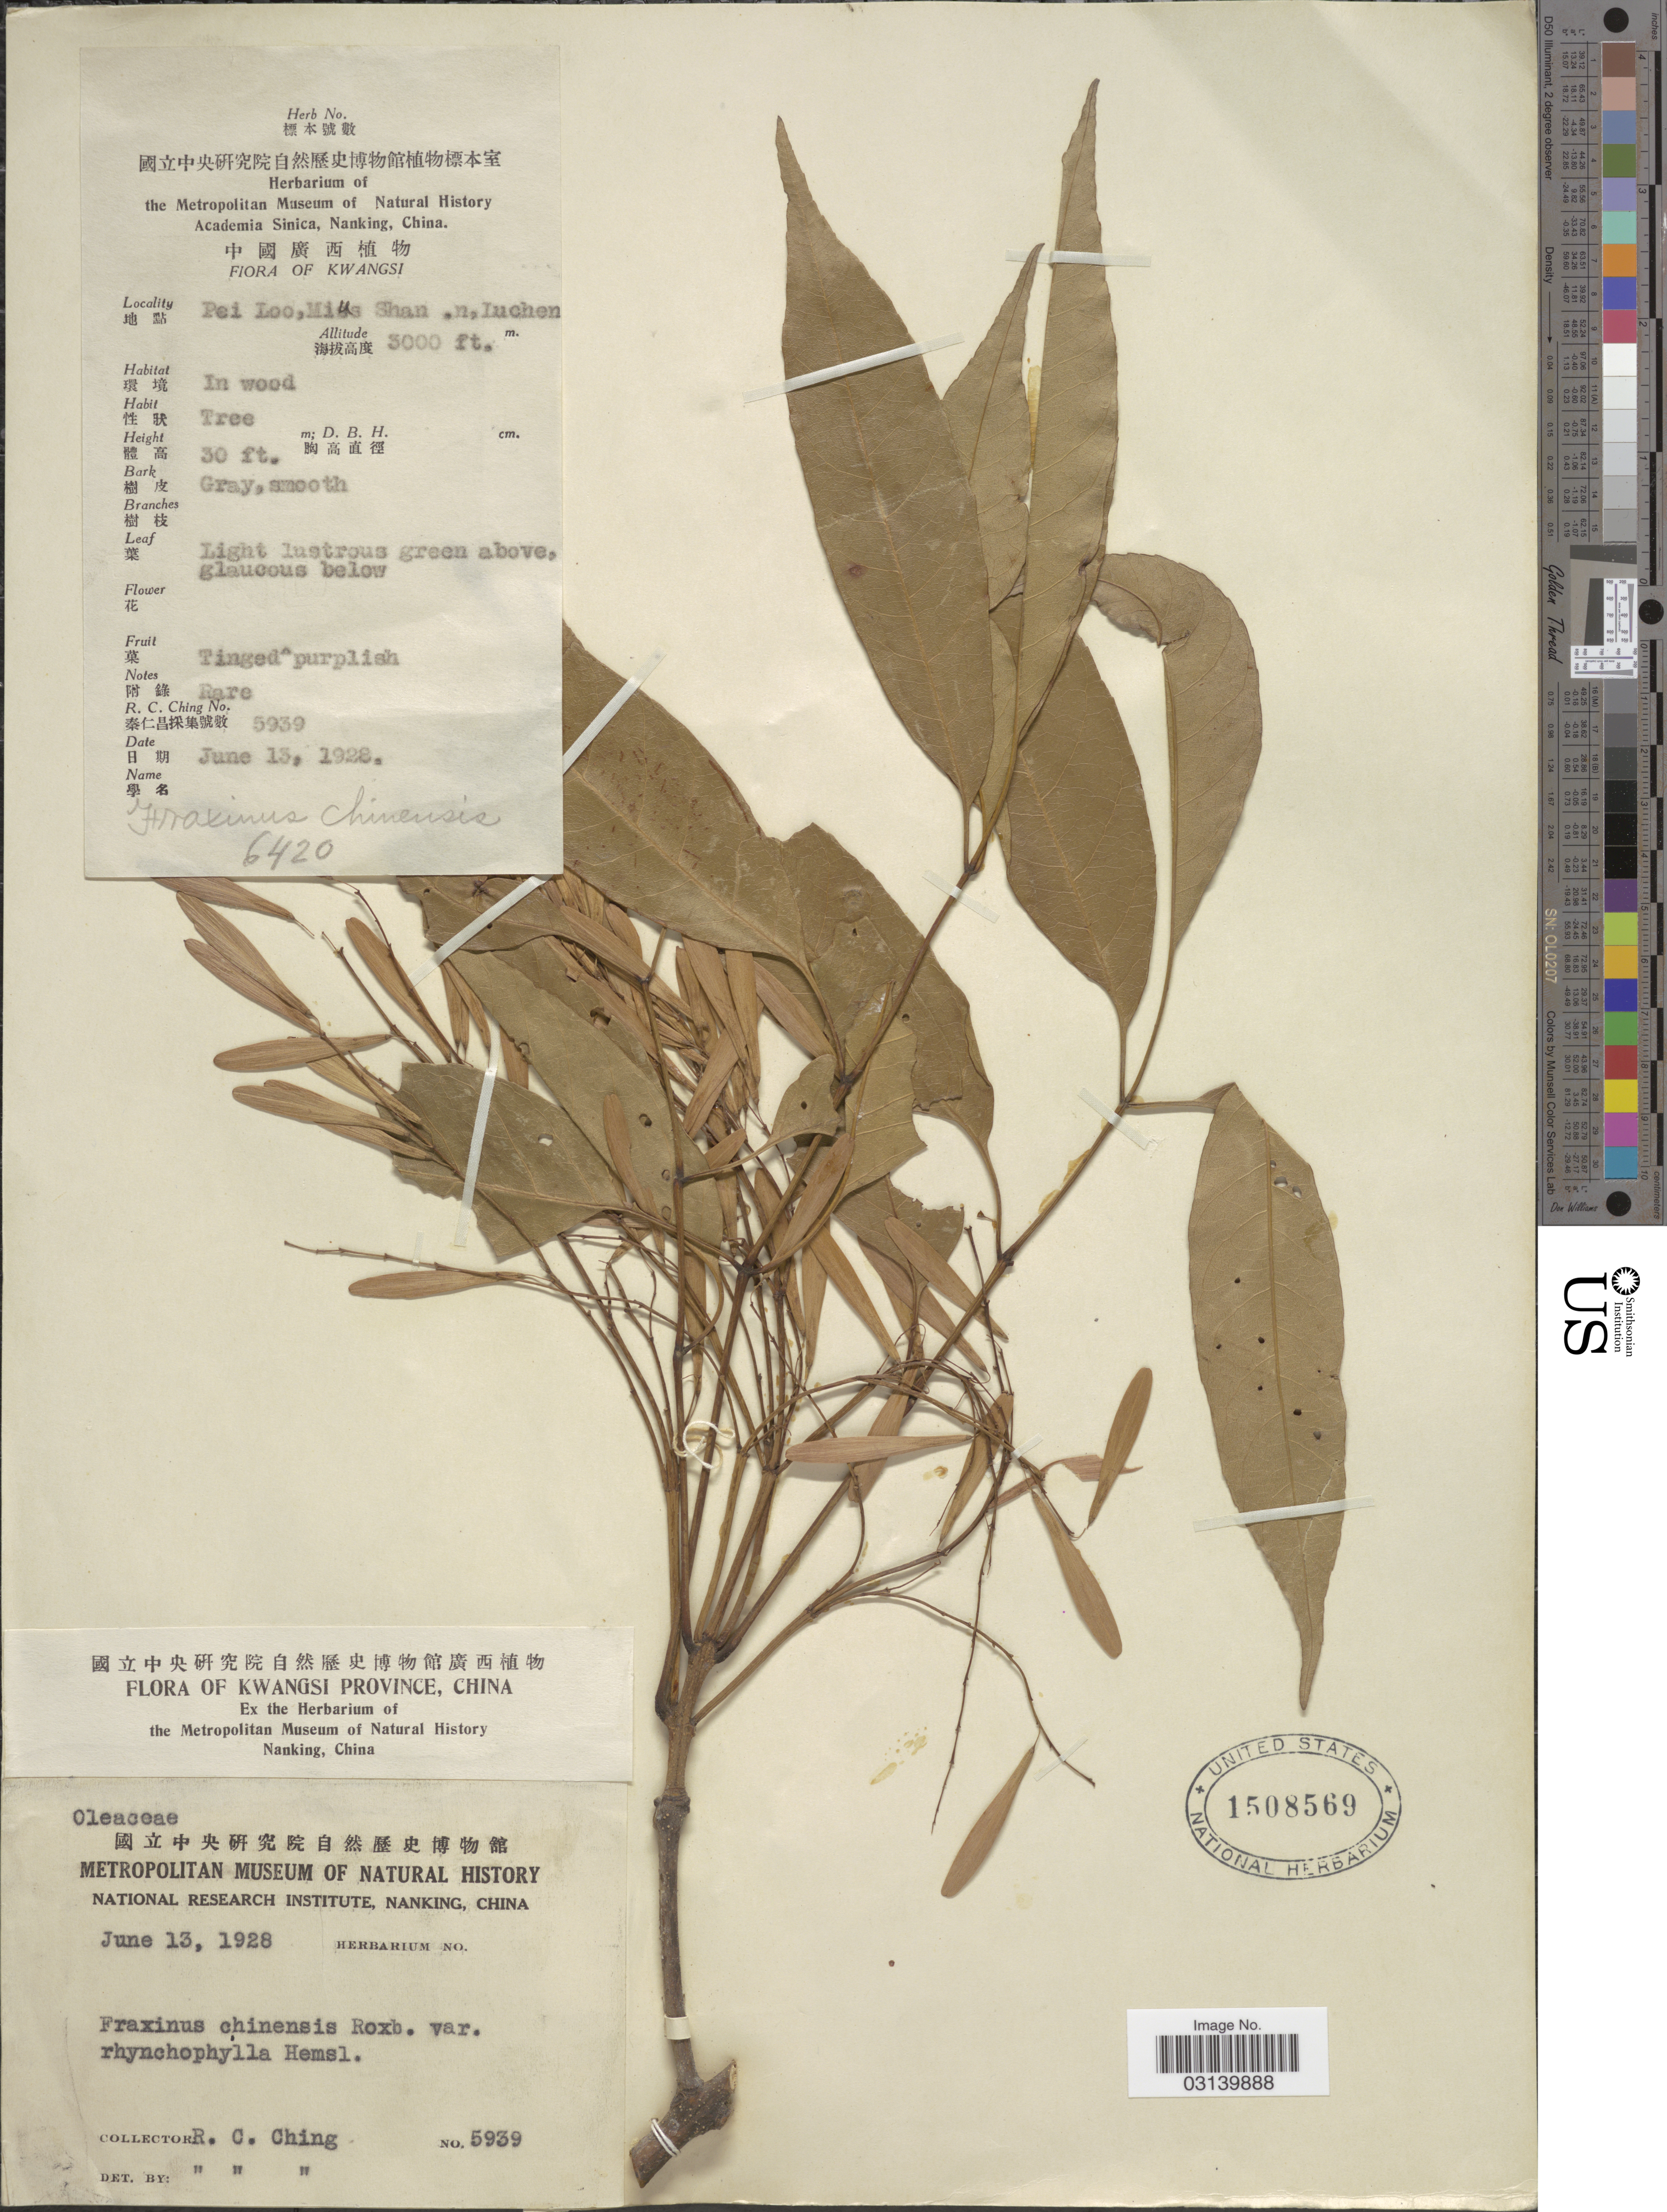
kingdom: Plantae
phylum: Tracheophyta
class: Magnoliopsida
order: Lamiales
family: Oleaceae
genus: Fraxinus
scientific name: Fraxinus chinensis var. rhynchophylla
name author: (Hance) Hemsl.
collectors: R. C. Ching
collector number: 5939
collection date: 1928-06-13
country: China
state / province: Guangxi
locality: Kwangsi Province. Pei Loo, Miu Shan. n, Luchen.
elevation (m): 914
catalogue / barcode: US 1508569